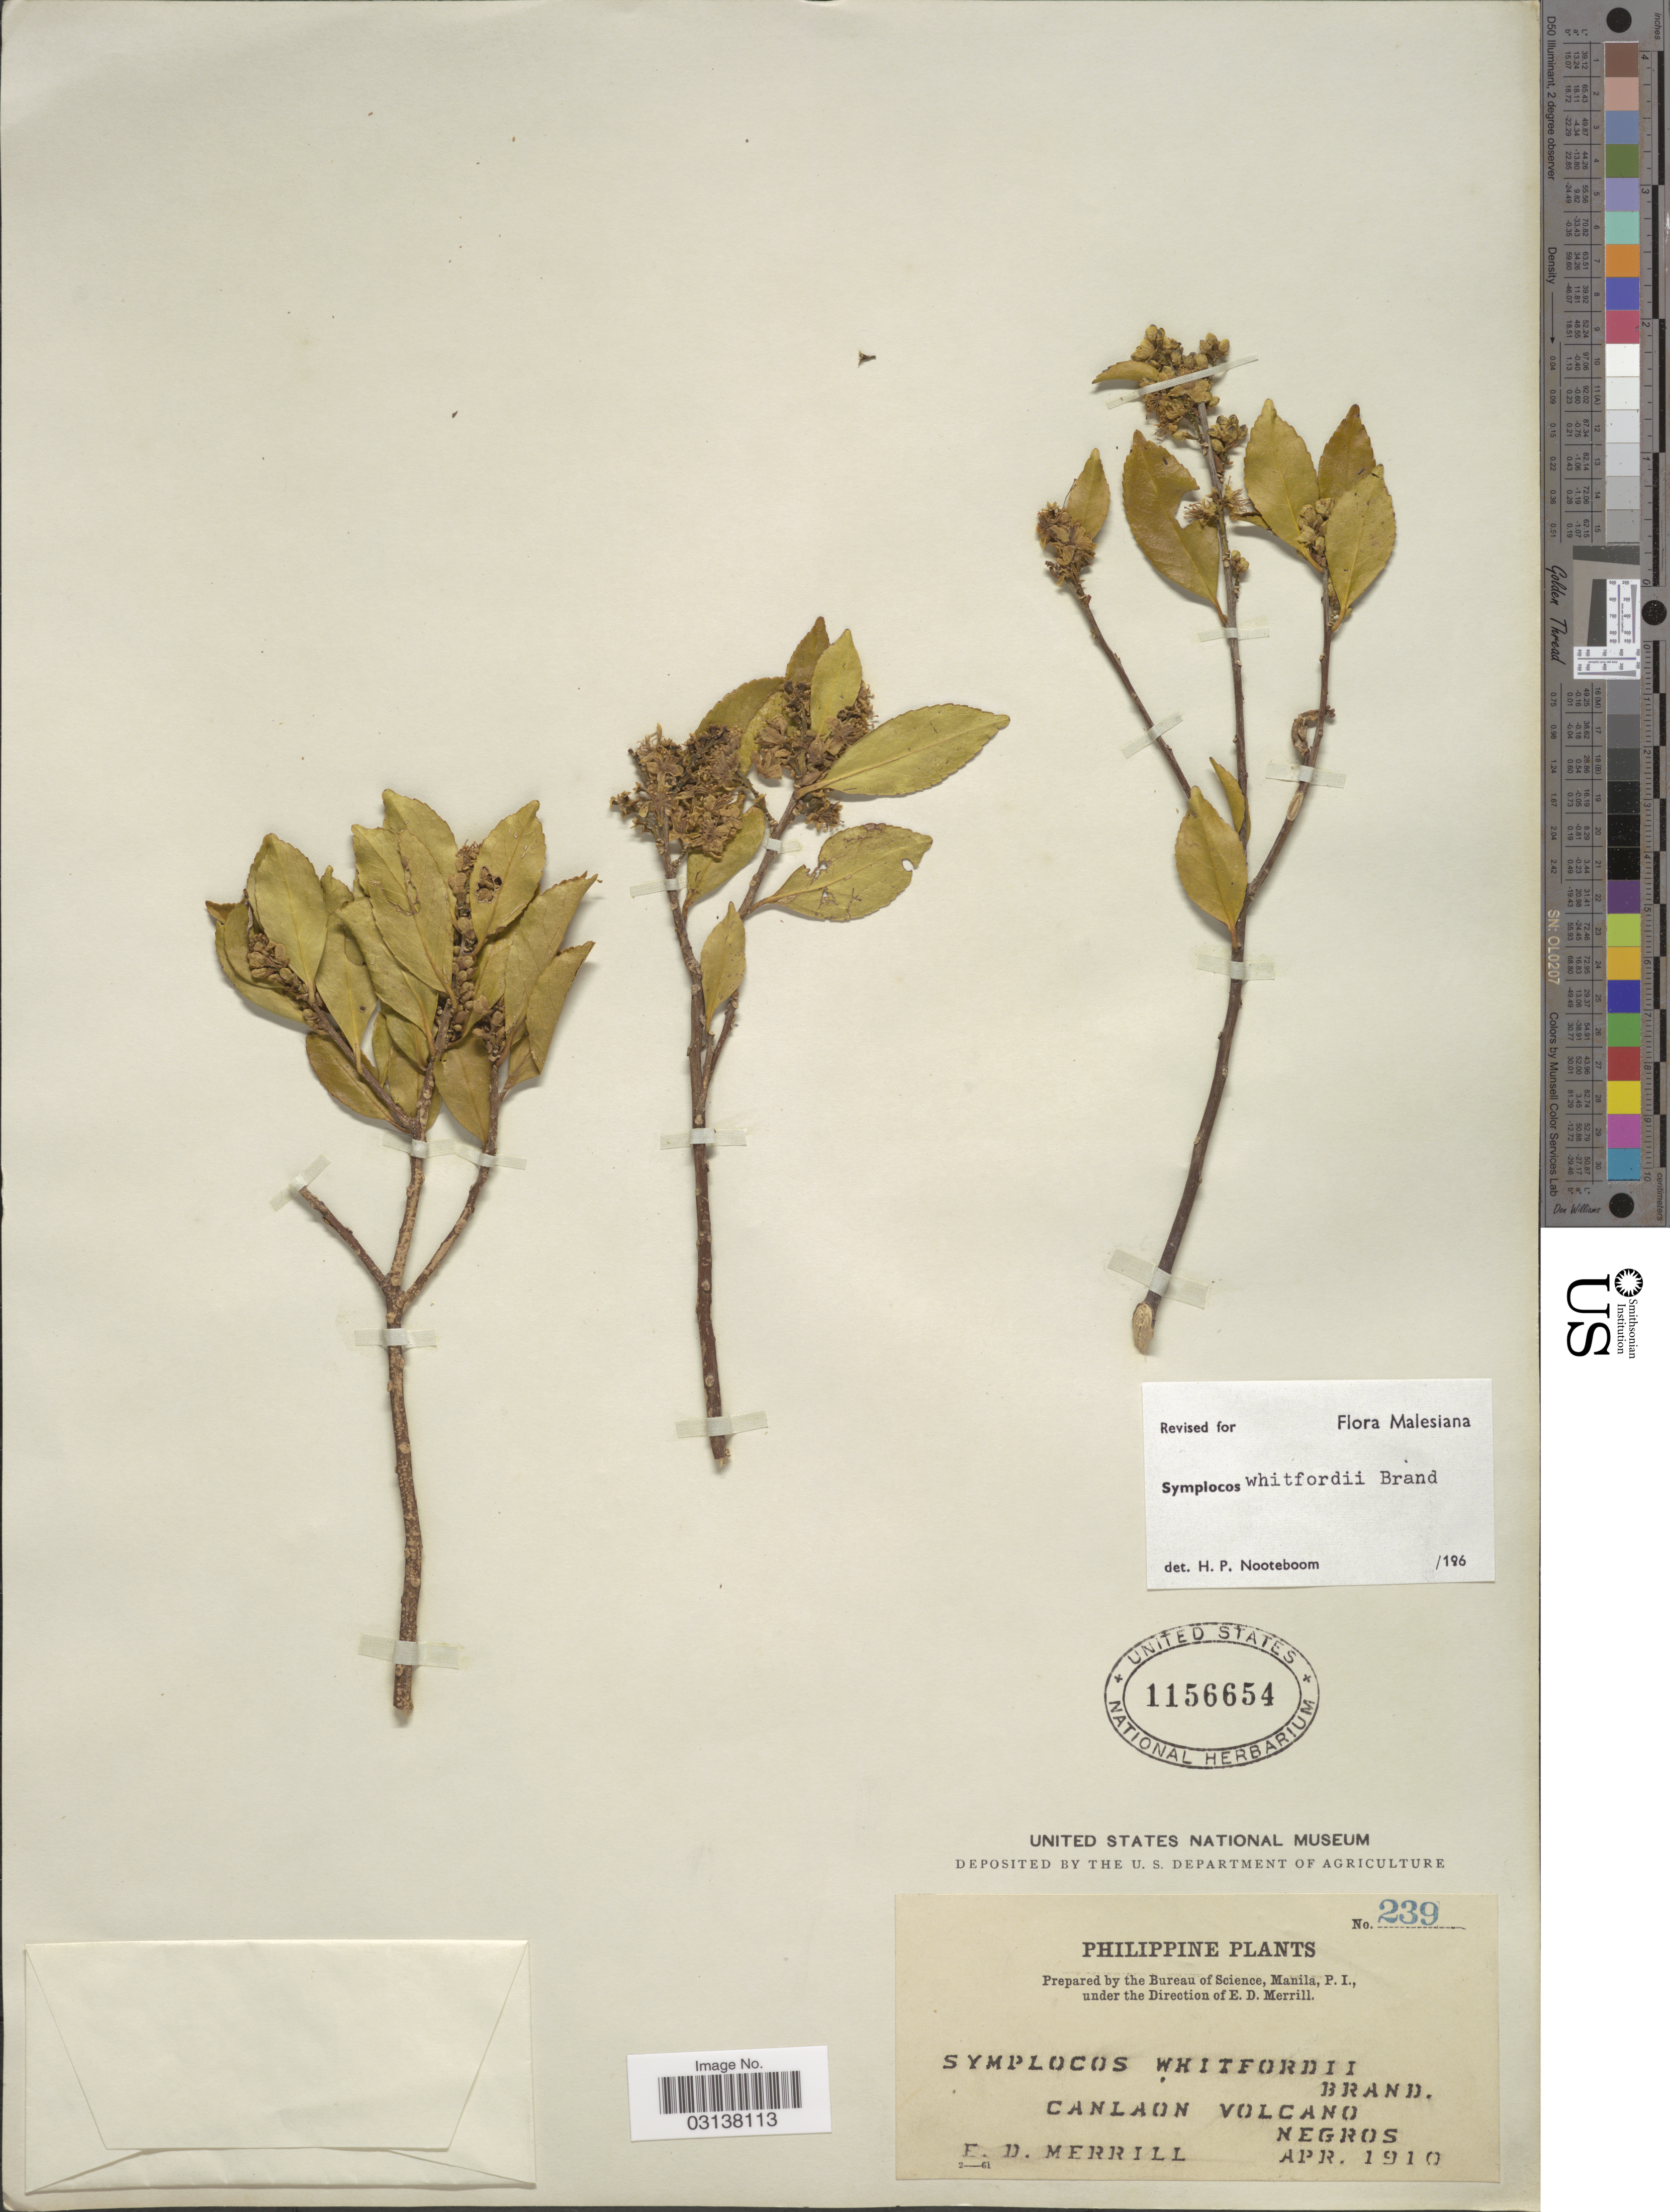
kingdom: Plantae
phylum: Tracheophyta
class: Magnoliopsida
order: Ericales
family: Symplocaceae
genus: Symplocos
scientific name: Symplocos whitfordii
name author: Brand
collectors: E. D. Merrill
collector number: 239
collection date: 1910-04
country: Philippines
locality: Philippine. Canlaon Volcano Negros.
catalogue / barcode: US 1156654